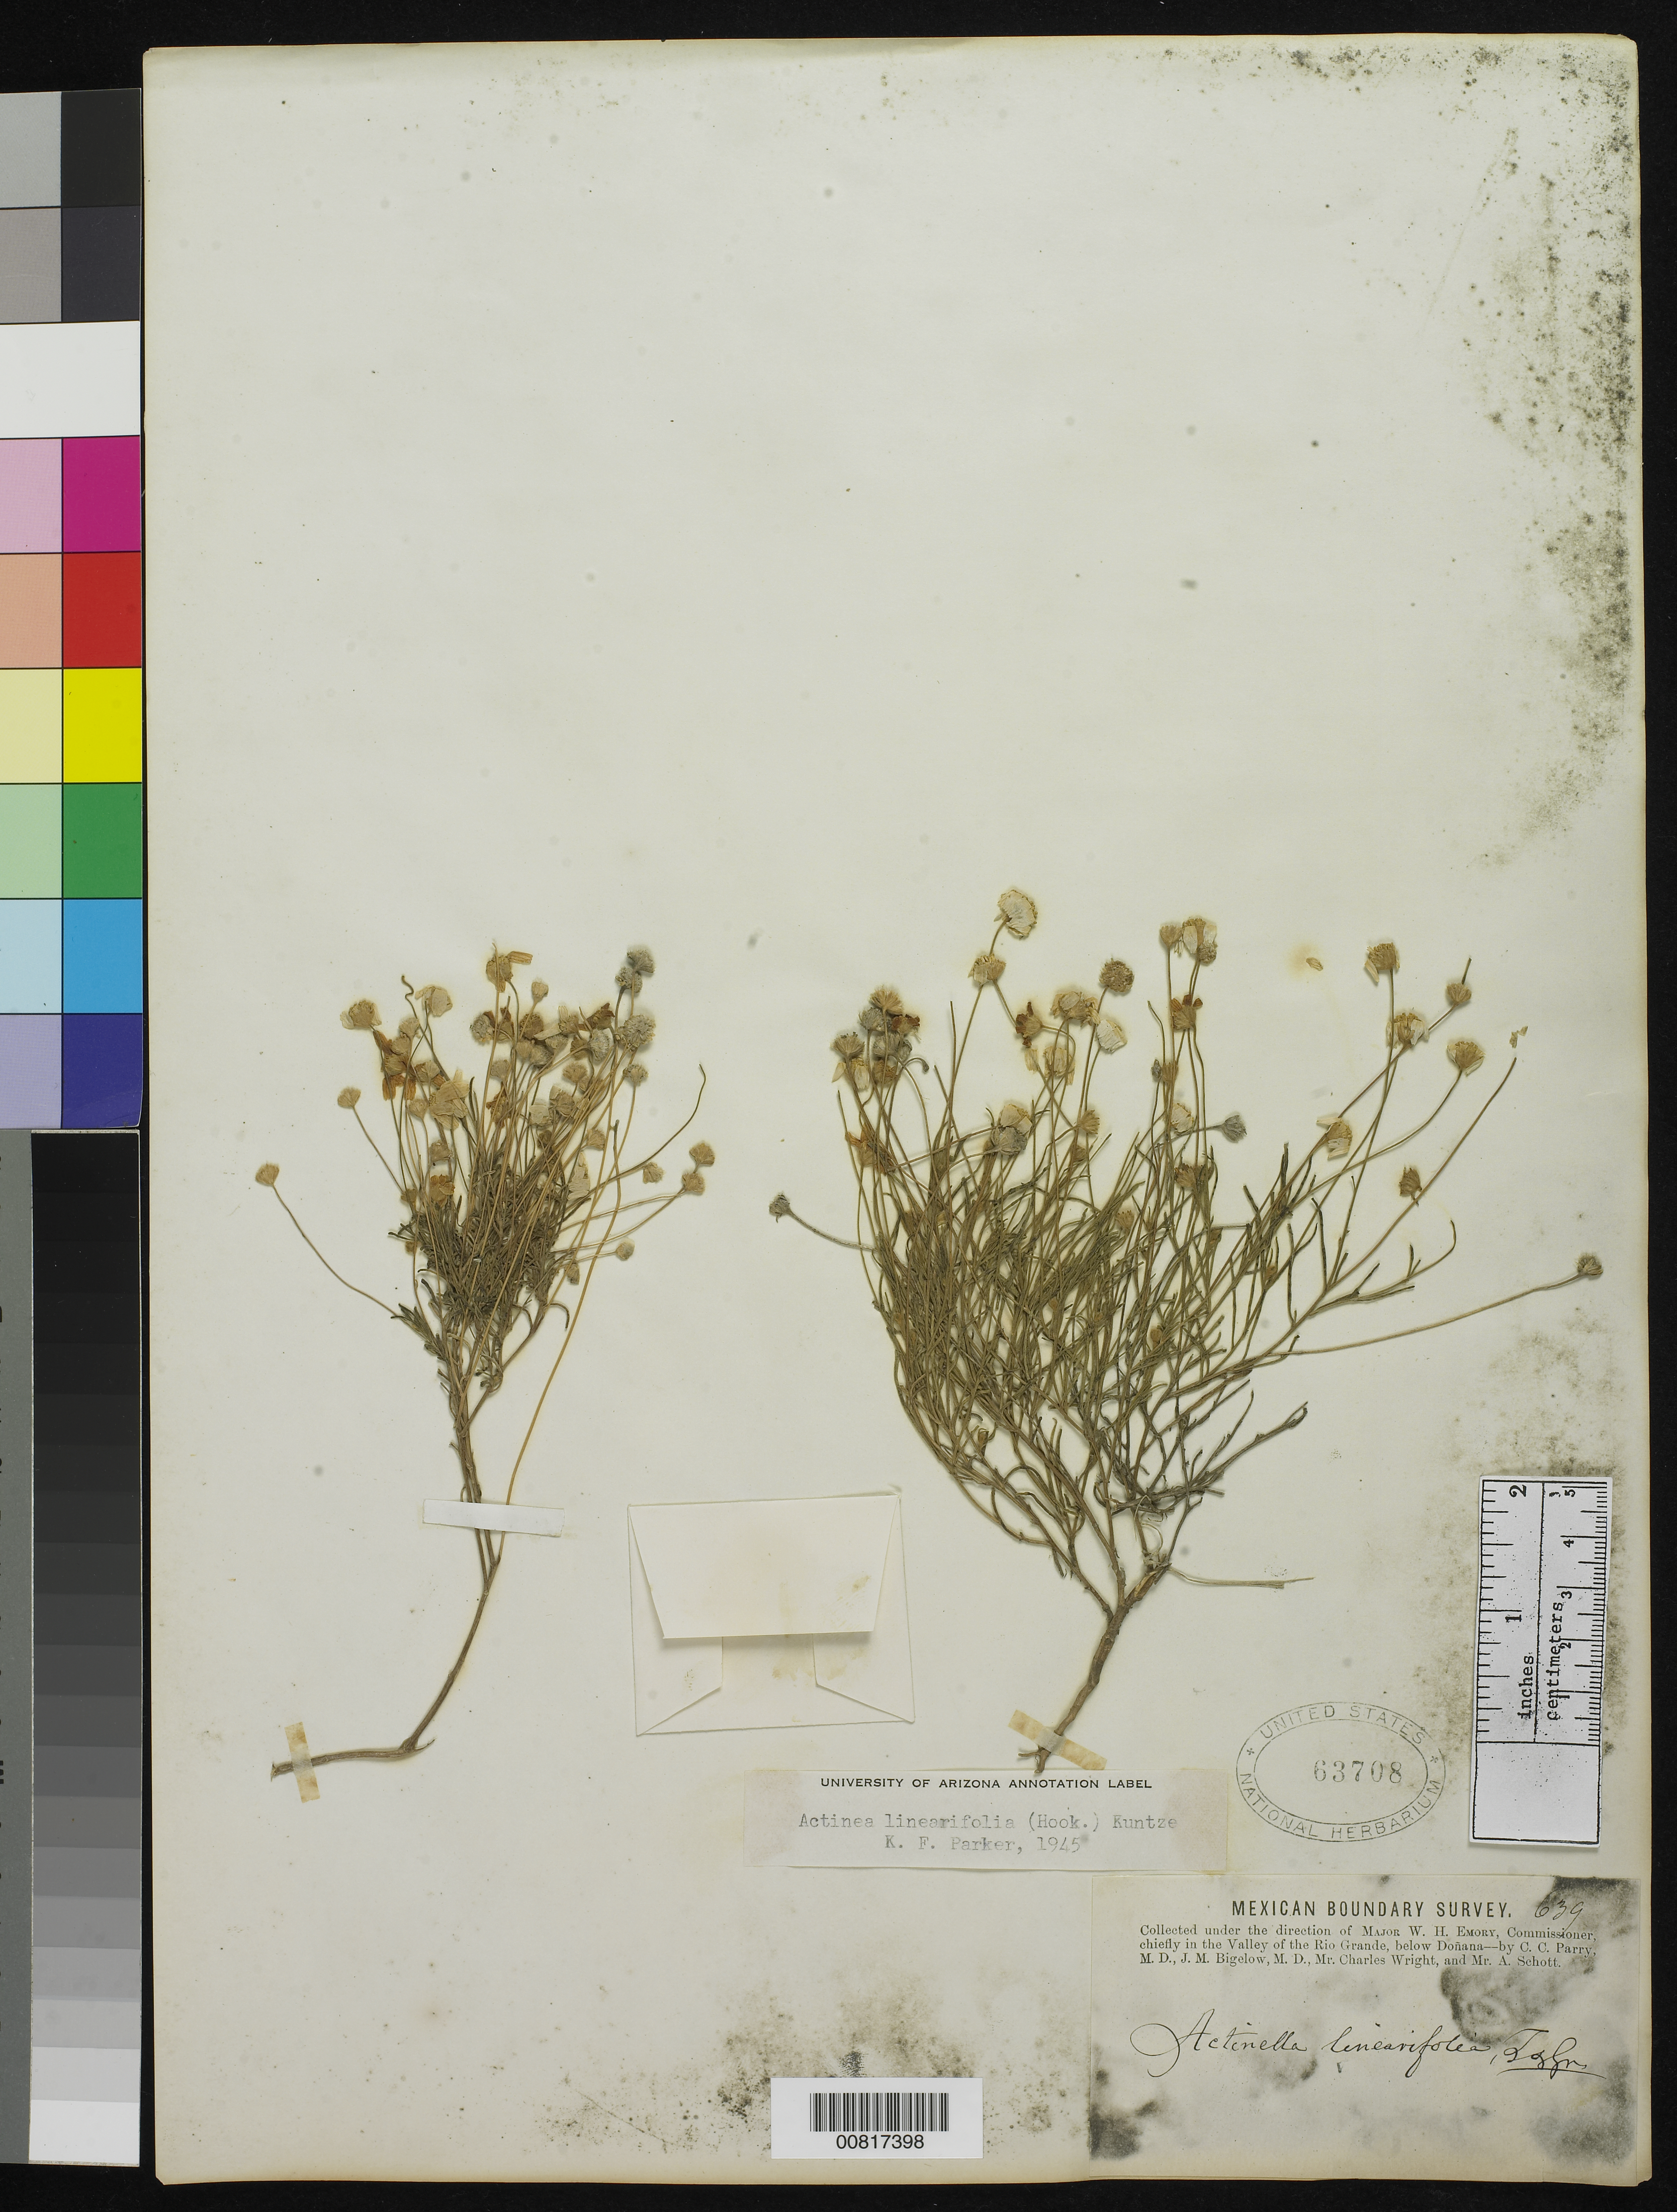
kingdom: Plantae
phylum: Tracheophyta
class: Magnoliopsida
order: Asterales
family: Asteraceae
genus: Actinea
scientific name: Actinea linearifolia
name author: (Hook.) Kuntze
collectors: C. C. Parry, J. M. Bigelow, C. Wright & A. C. V. Schott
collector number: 639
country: United States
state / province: New Mexico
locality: Valley of the Rio Grande, below Doñana, New Mexico.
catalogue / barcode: US 63708